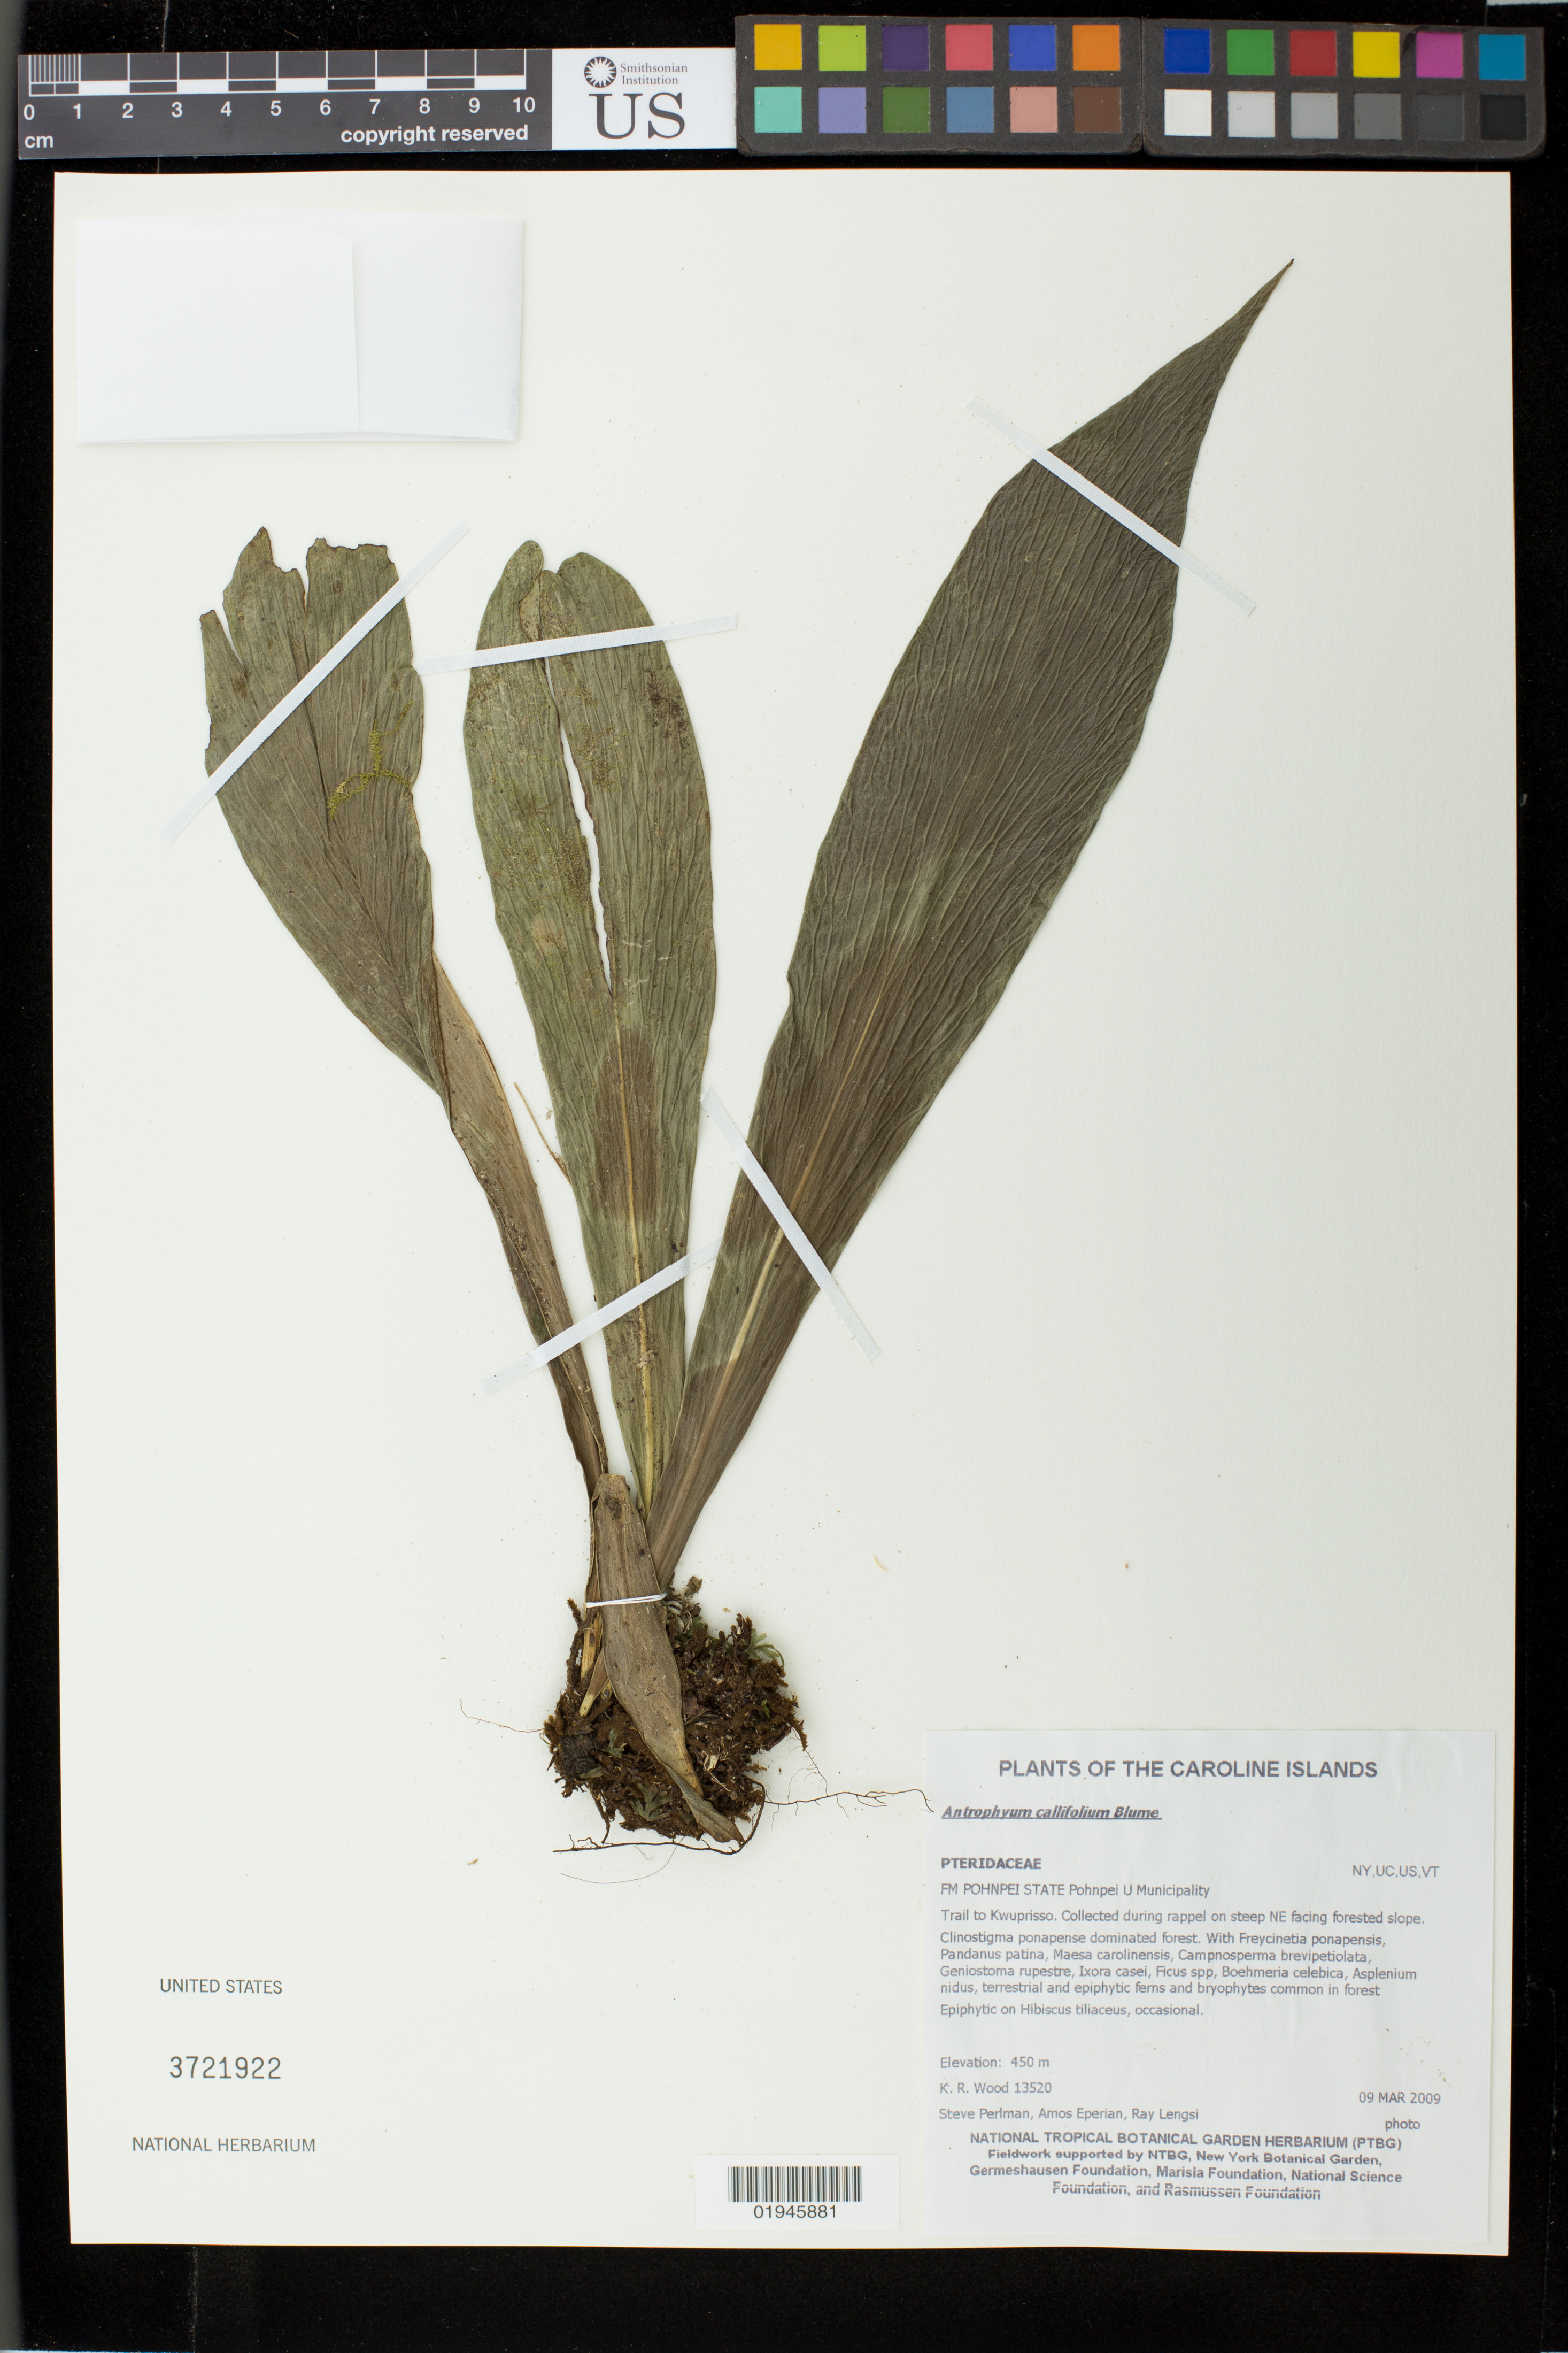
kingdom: Plantae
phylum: Tracheophyta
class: Polypodiopsida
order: Polypodiales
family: Pteridaceae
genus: Antrophyum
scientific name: Antrophyum callifolium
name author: Blume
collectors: K. R. Wood, S. P. Perlman, E. Eperiam & R. Lengsi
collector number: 13520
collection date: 2009-03-09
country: Micronesia, Federated States of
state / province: Pohnpei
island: Pohnpei [Ponape]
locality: U Municipality, trail to Kwupuriso, collected during rappel on steep NE facing slope.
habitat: Forest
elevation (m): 450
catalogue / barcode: US 3721922